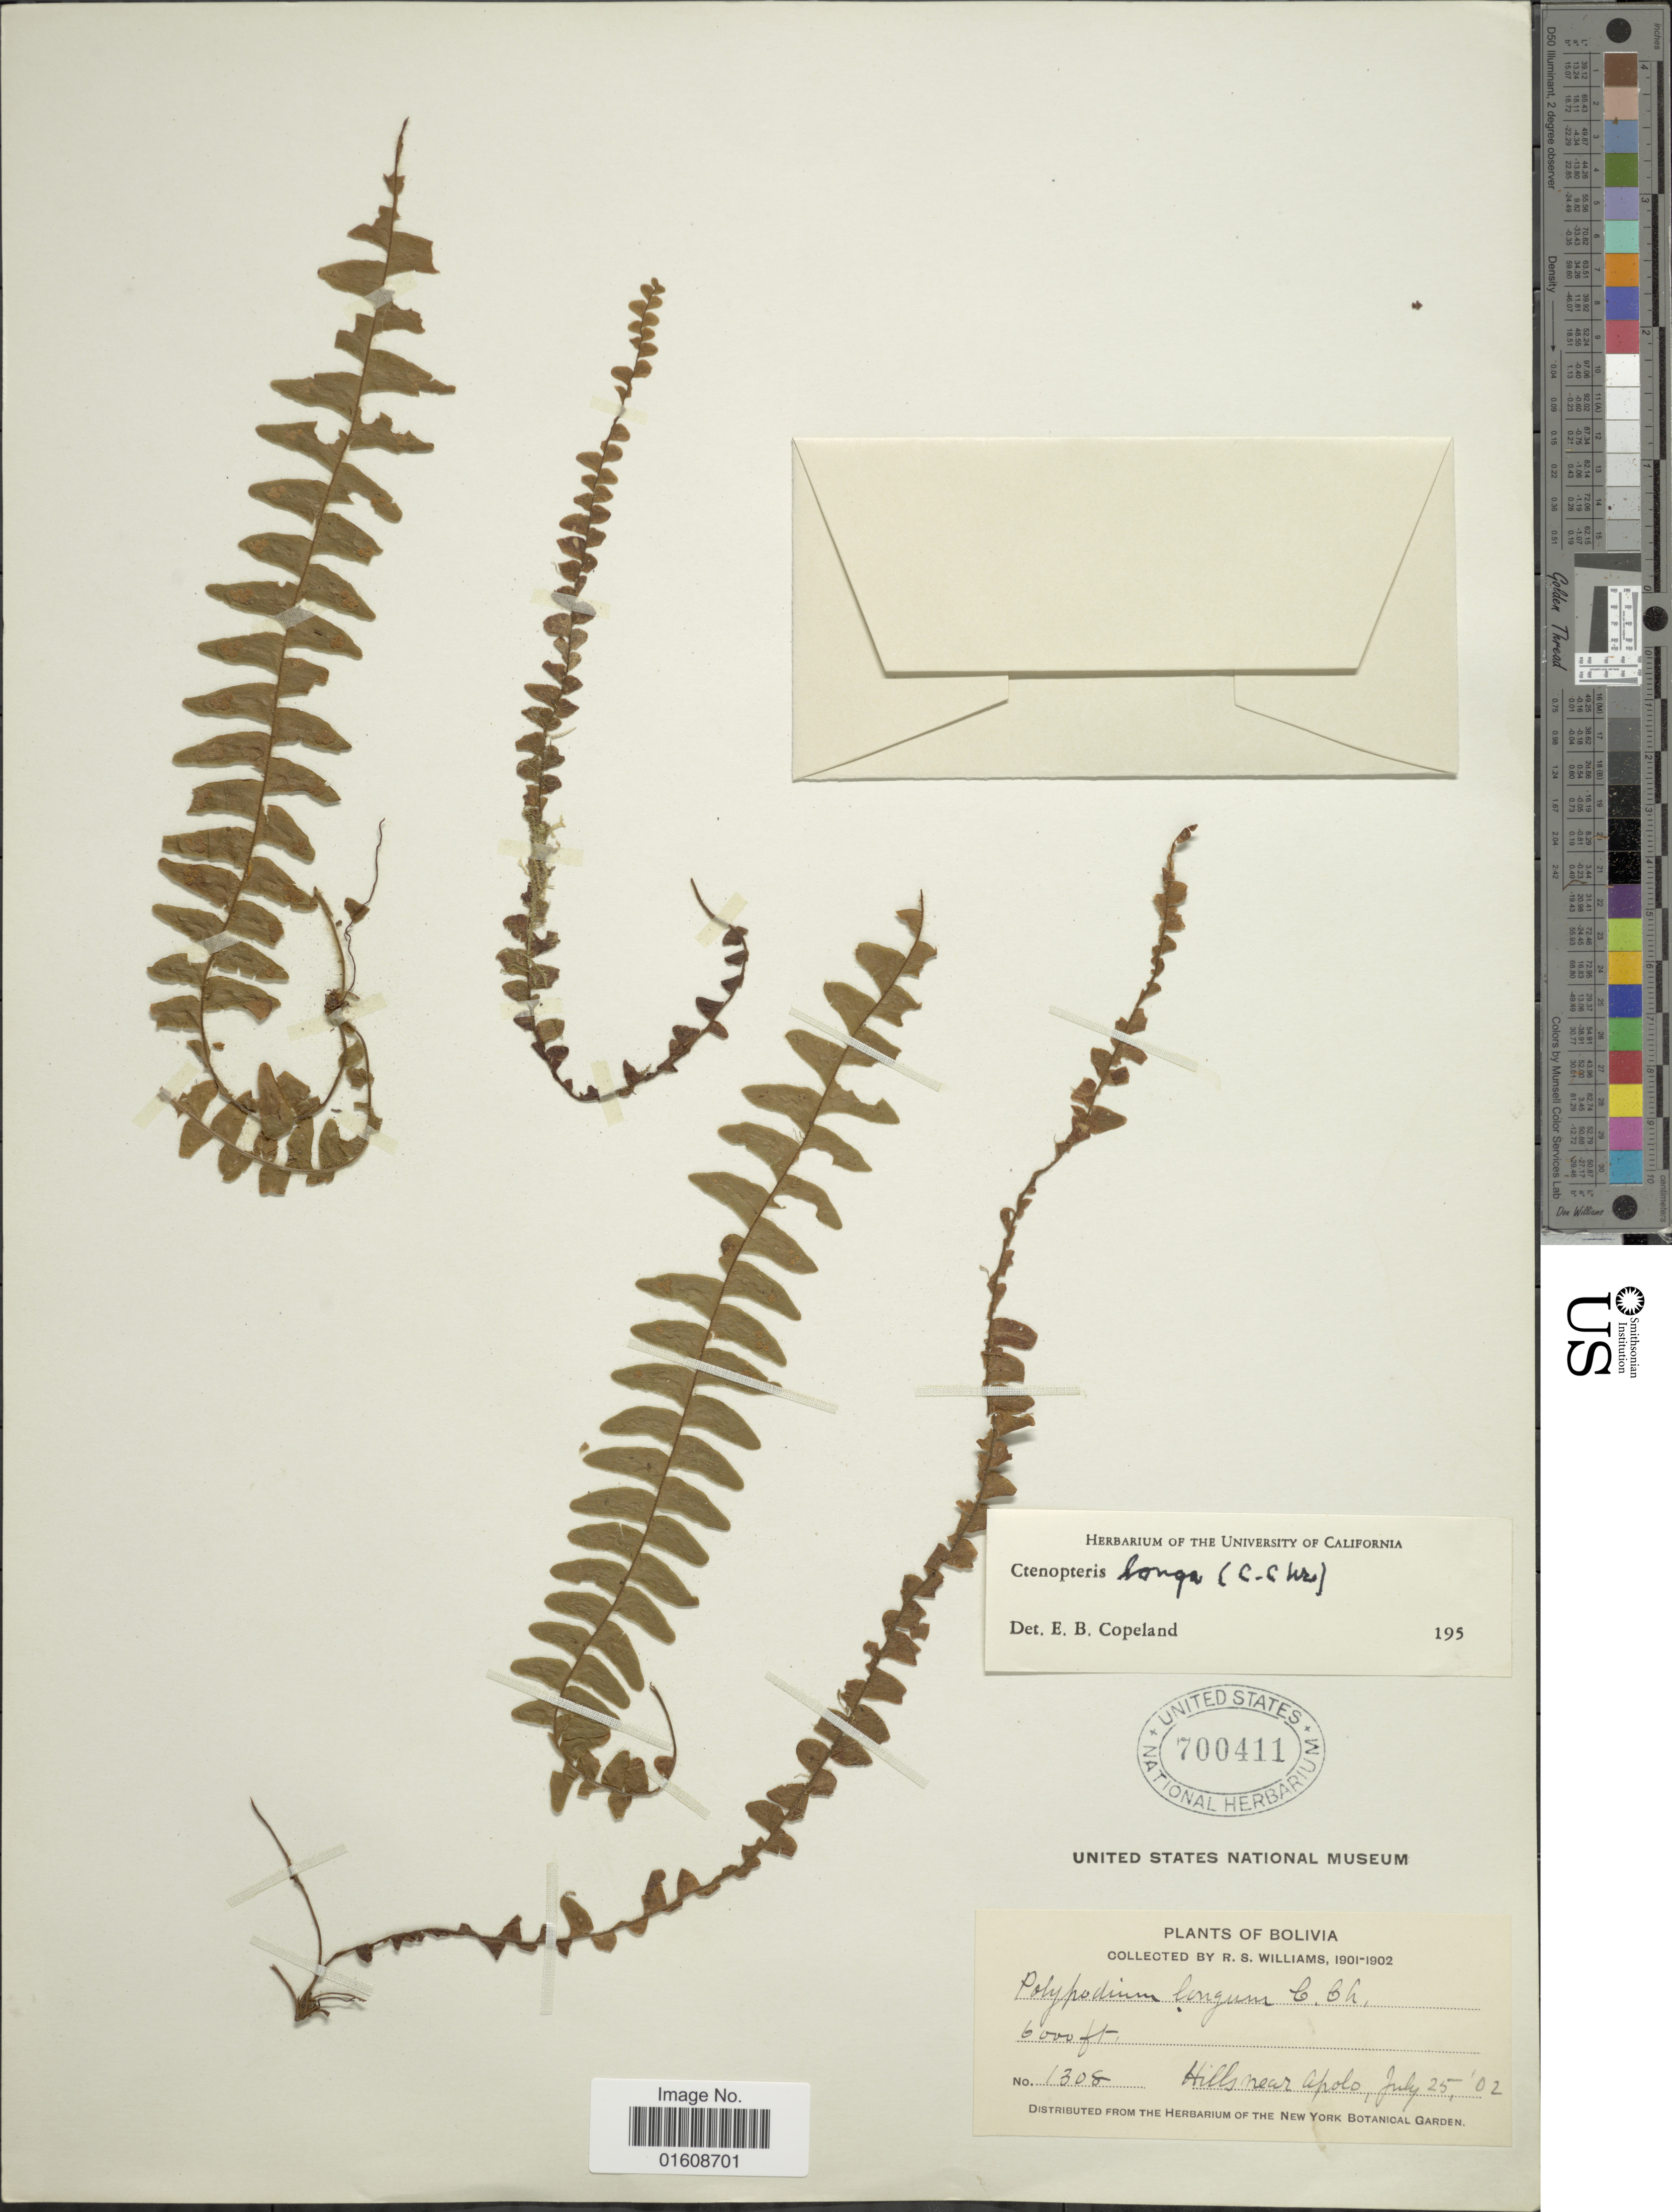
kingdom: Plantae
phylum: Tracheophyta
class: Polypodiopsida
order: Polypodiales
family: Polypodiaceae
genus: Alansmia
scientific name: Alansmia lanigera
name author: (Desv.) Moguel & M. Kessler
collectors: R. S. Williams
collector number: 1308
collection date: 1902-07-25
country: Bolivia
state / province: La Paz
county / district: Franz Tamayo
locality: Near Apolo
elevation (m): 1829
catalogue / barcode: US 700411